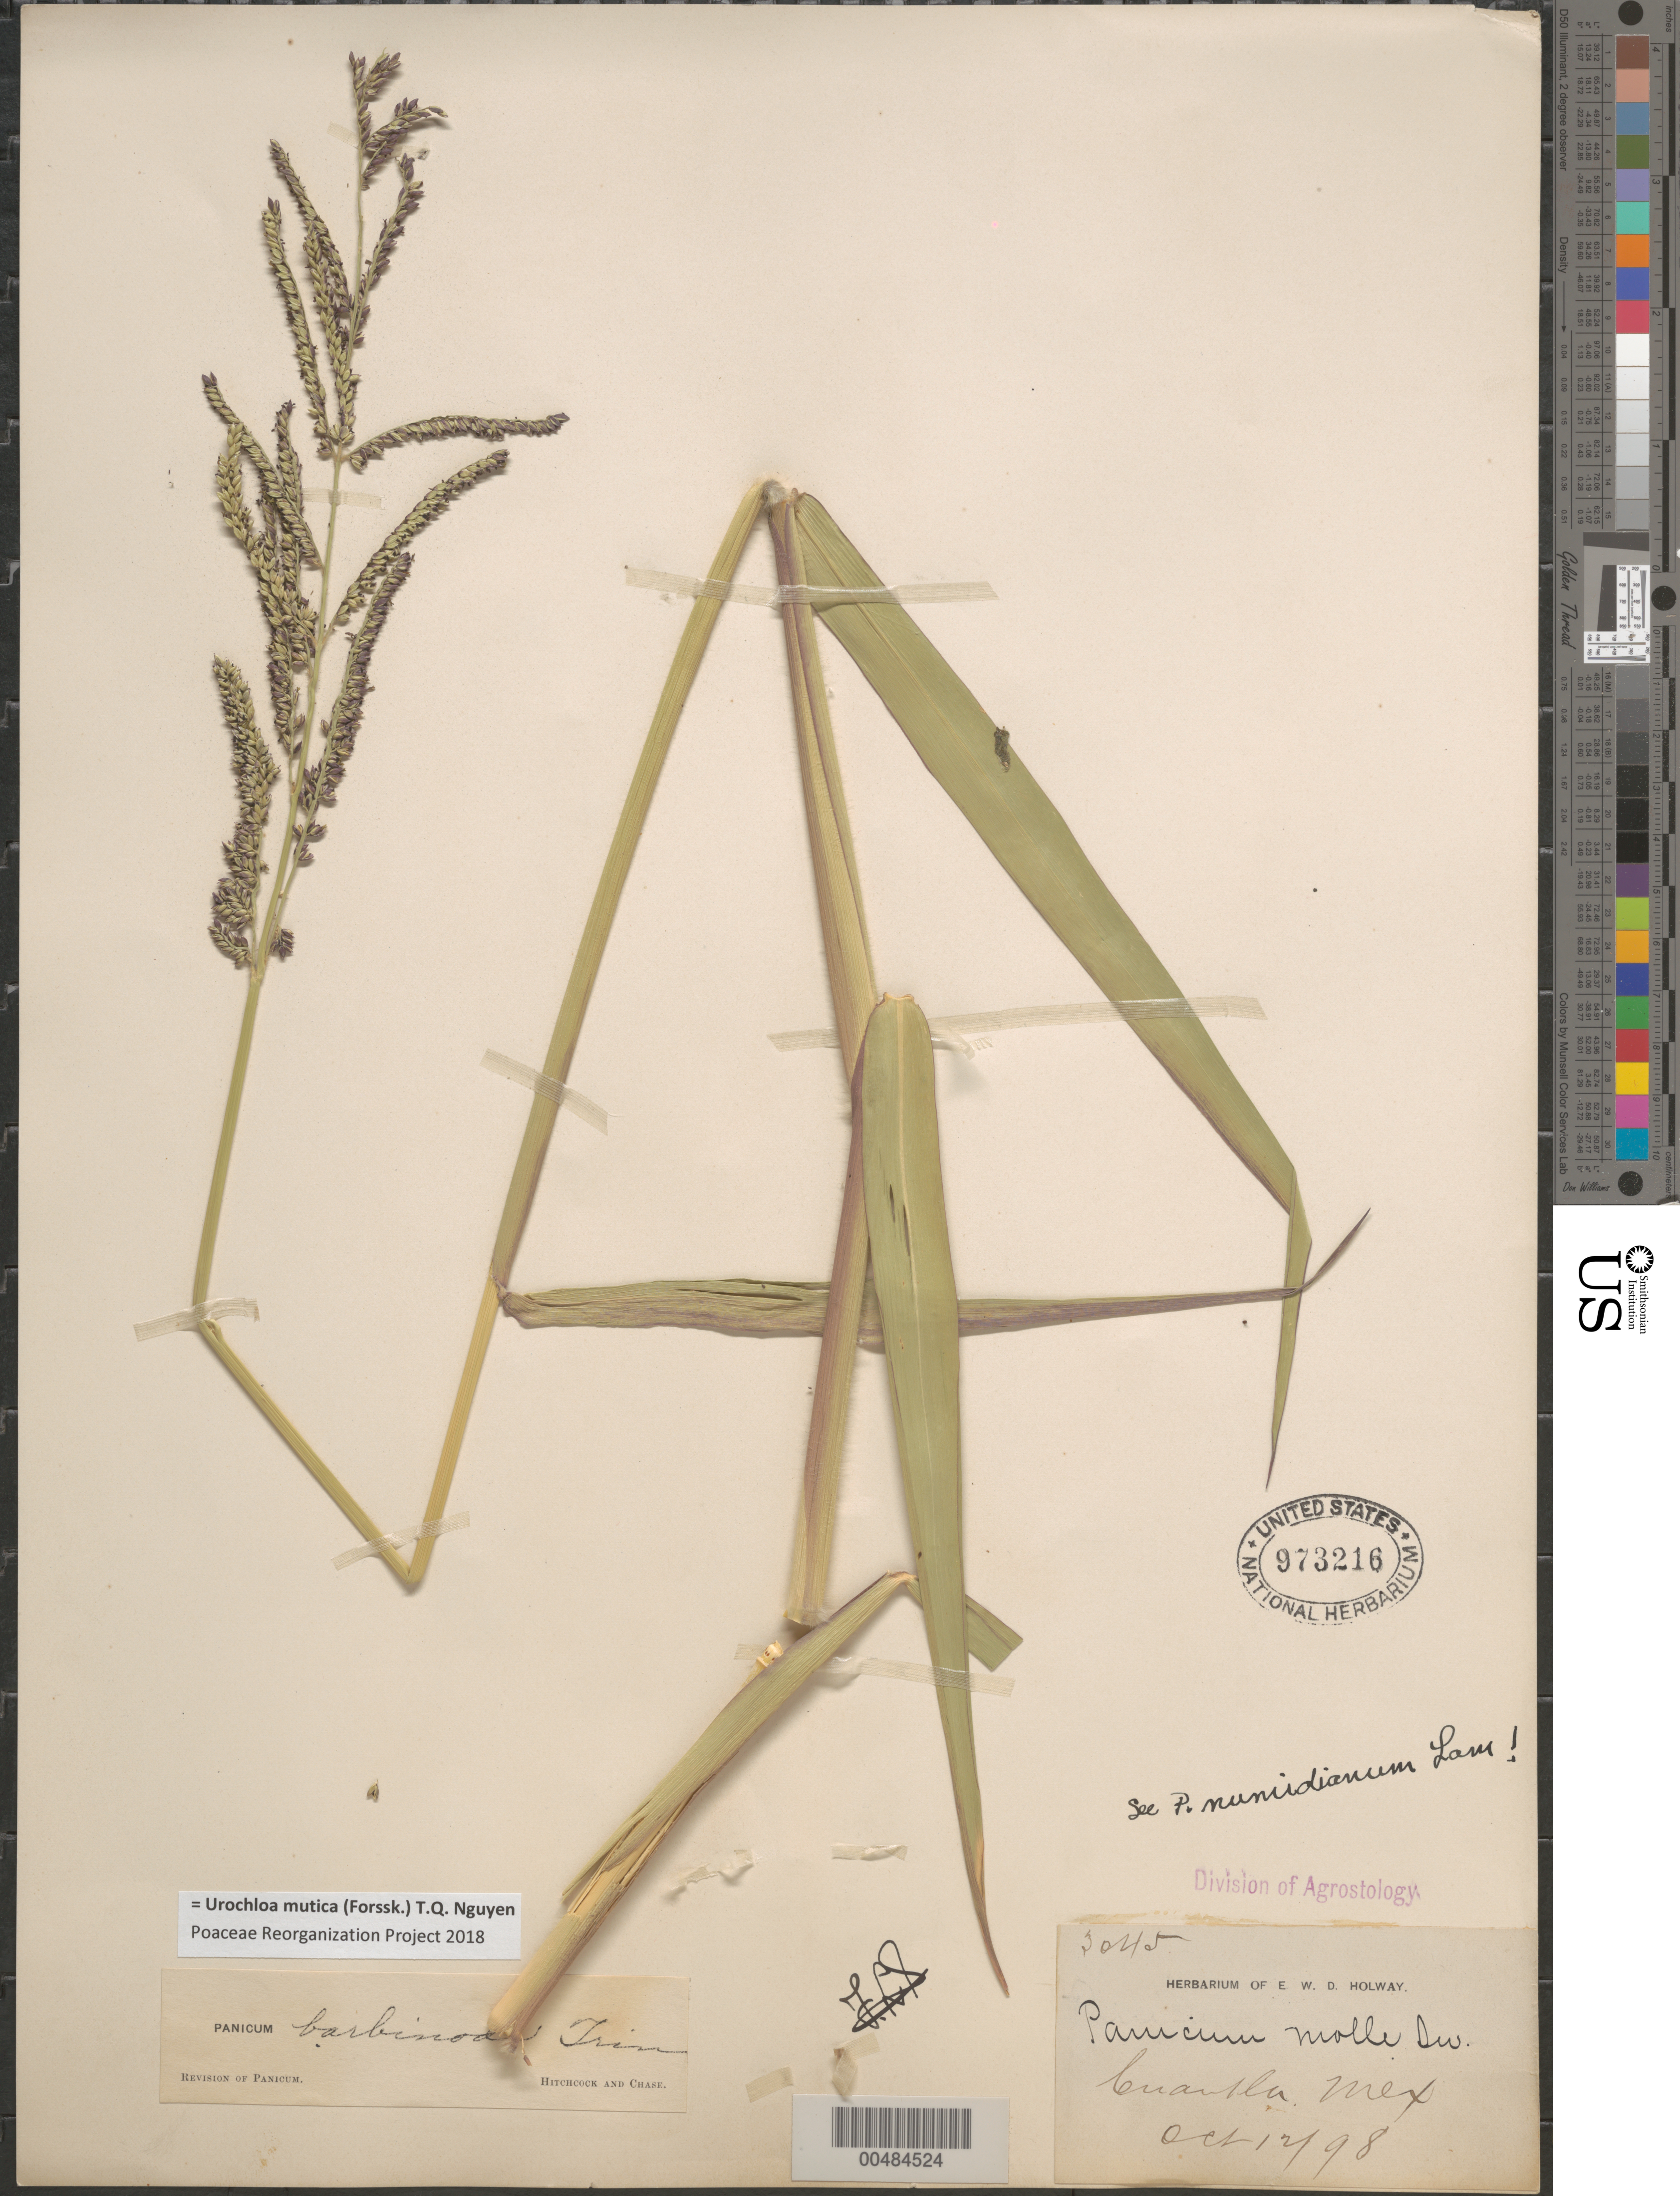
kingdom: Plantae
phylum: Tracheophyta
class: Liliopsida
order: Poales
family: Poaceae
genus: Brachiaria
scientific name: Brachiaria mutica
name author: (Forssk.) Stapf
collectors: E. W. D. Holway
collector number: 3045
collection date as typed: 12 Oct 1898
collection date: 1898-10-12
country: Mexico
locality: Cuantla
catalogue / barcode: US 973216